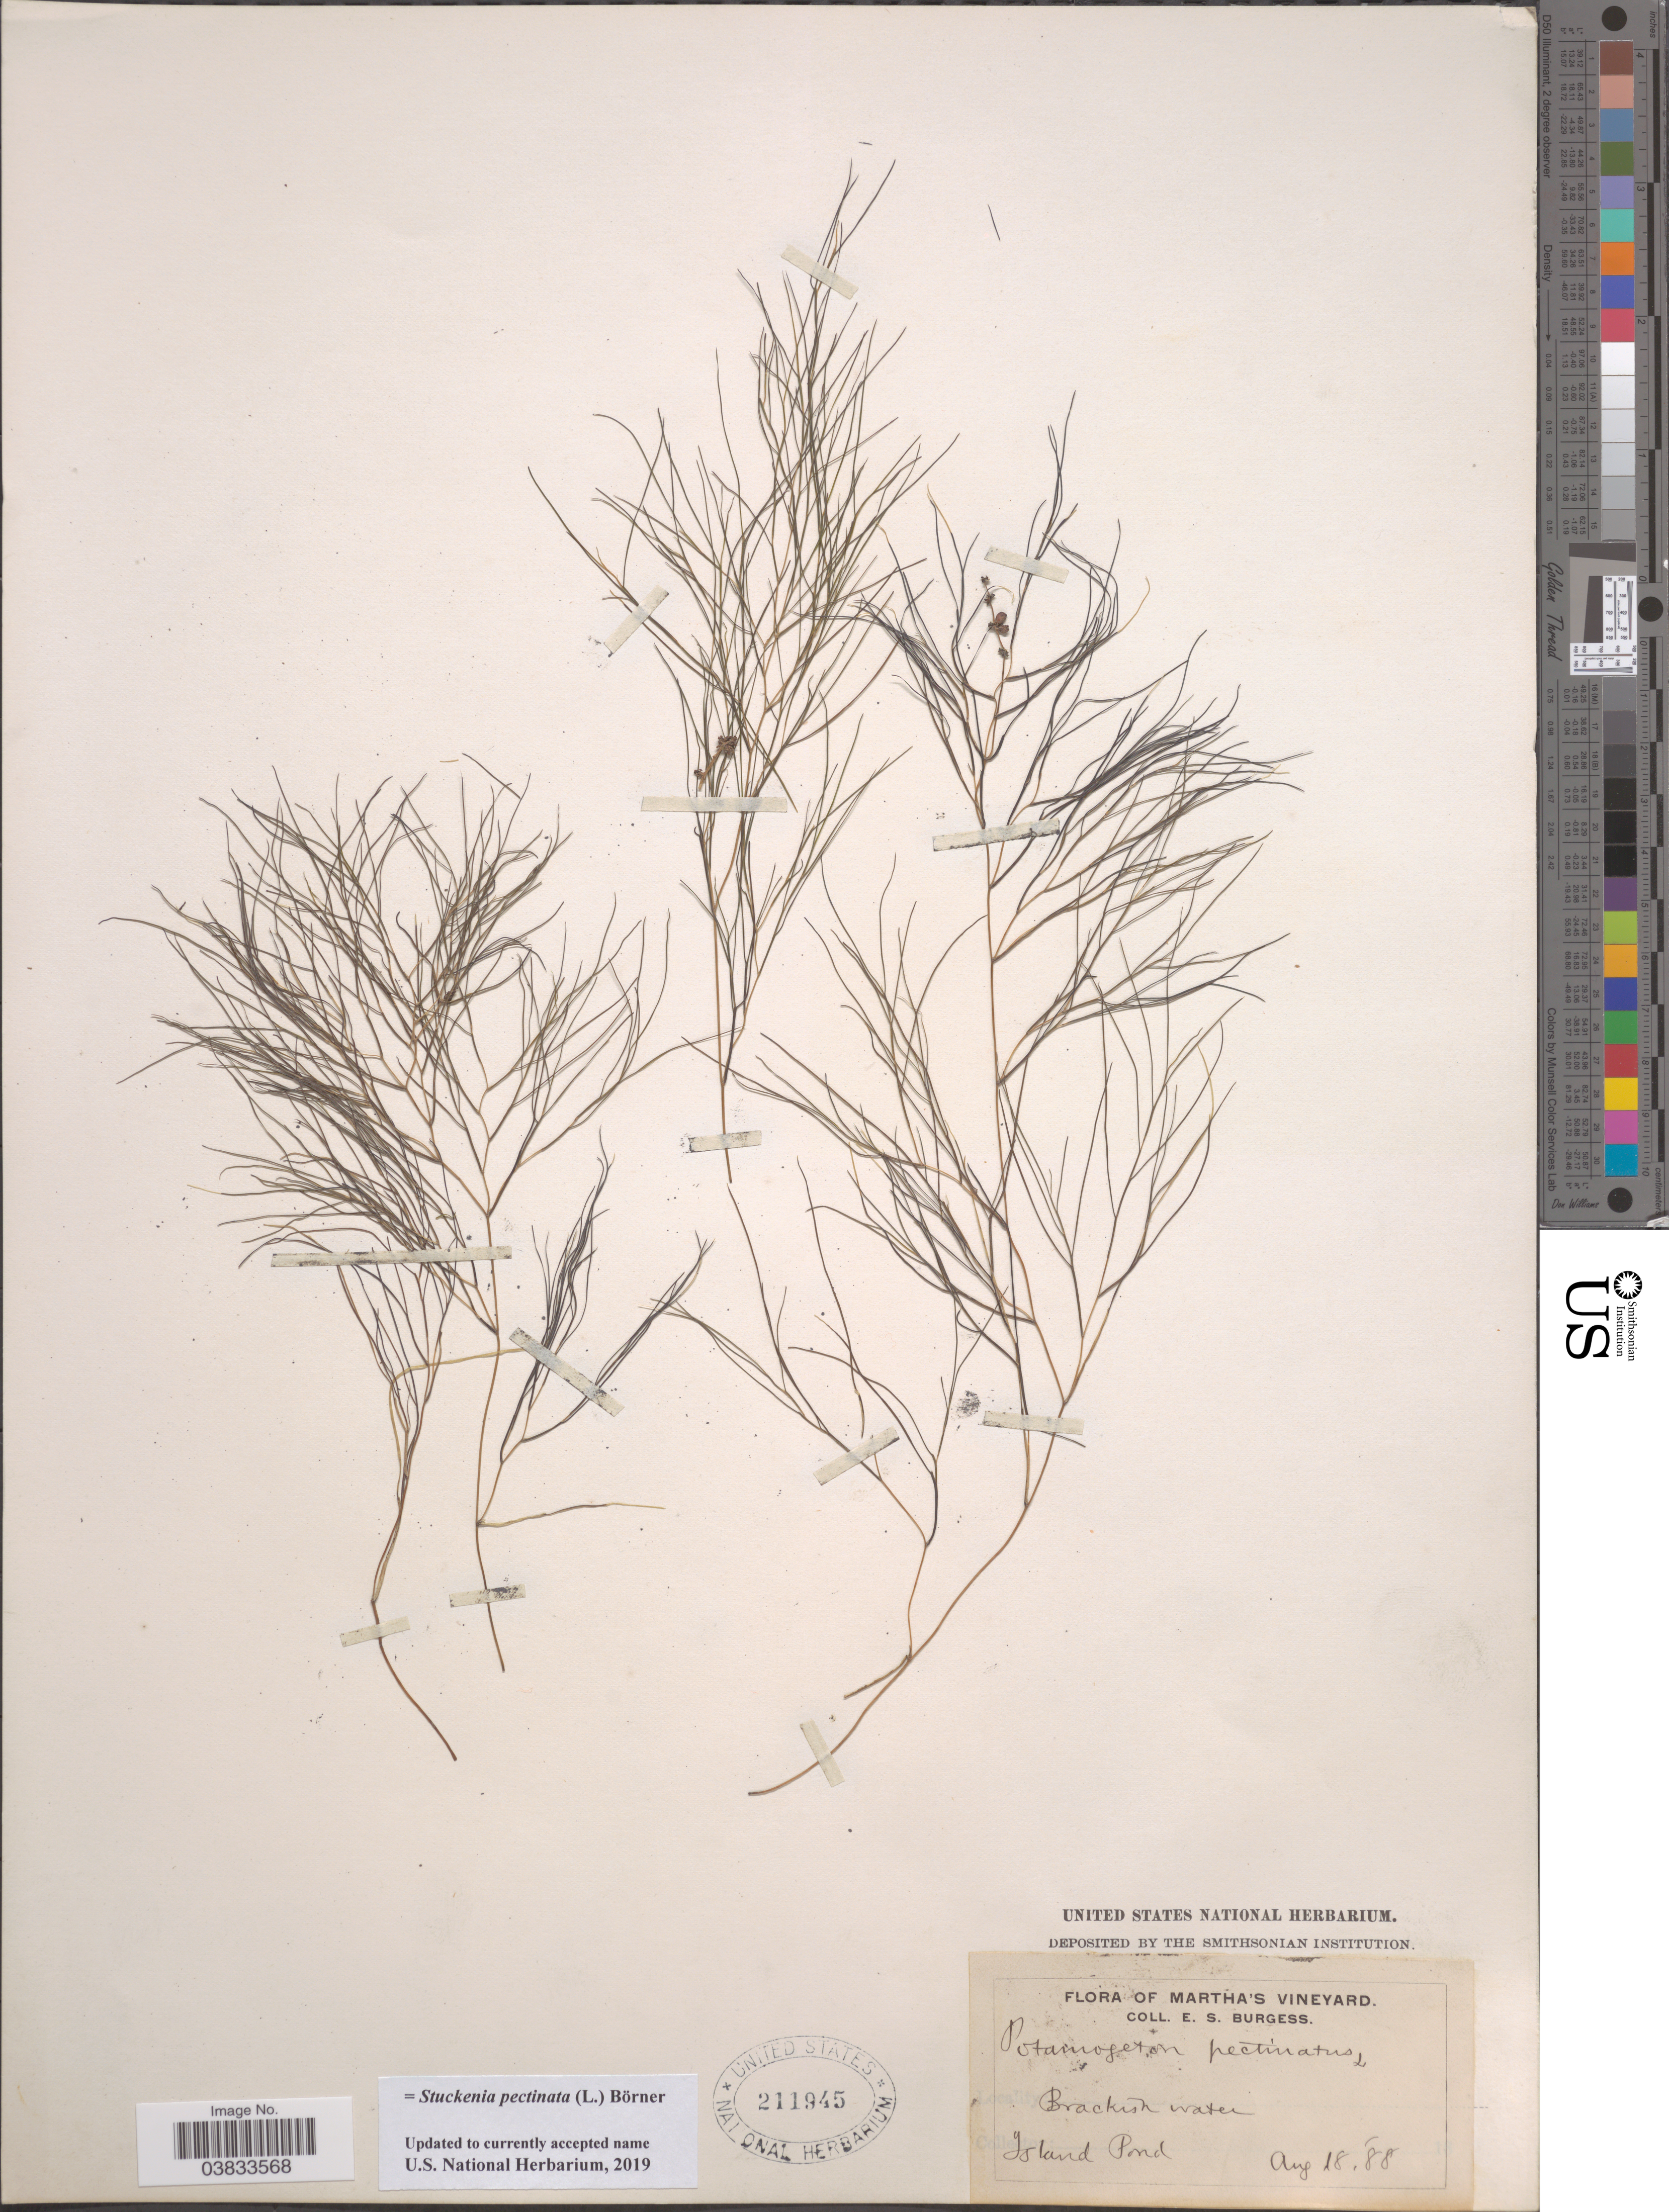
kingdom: Plantae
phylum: Tracheophyta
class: Liliopsida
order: Alismatales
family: Potamogetonaceae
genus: Stuckenia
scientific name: Stuckenia pectinata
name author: (L.) Börner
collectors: E. Burgess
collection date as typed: Transcribed d/m/y: 18/8/88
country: United States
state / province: Massachusetts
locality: Martha's Vineyard. Island Pond.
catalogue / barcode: US 211945